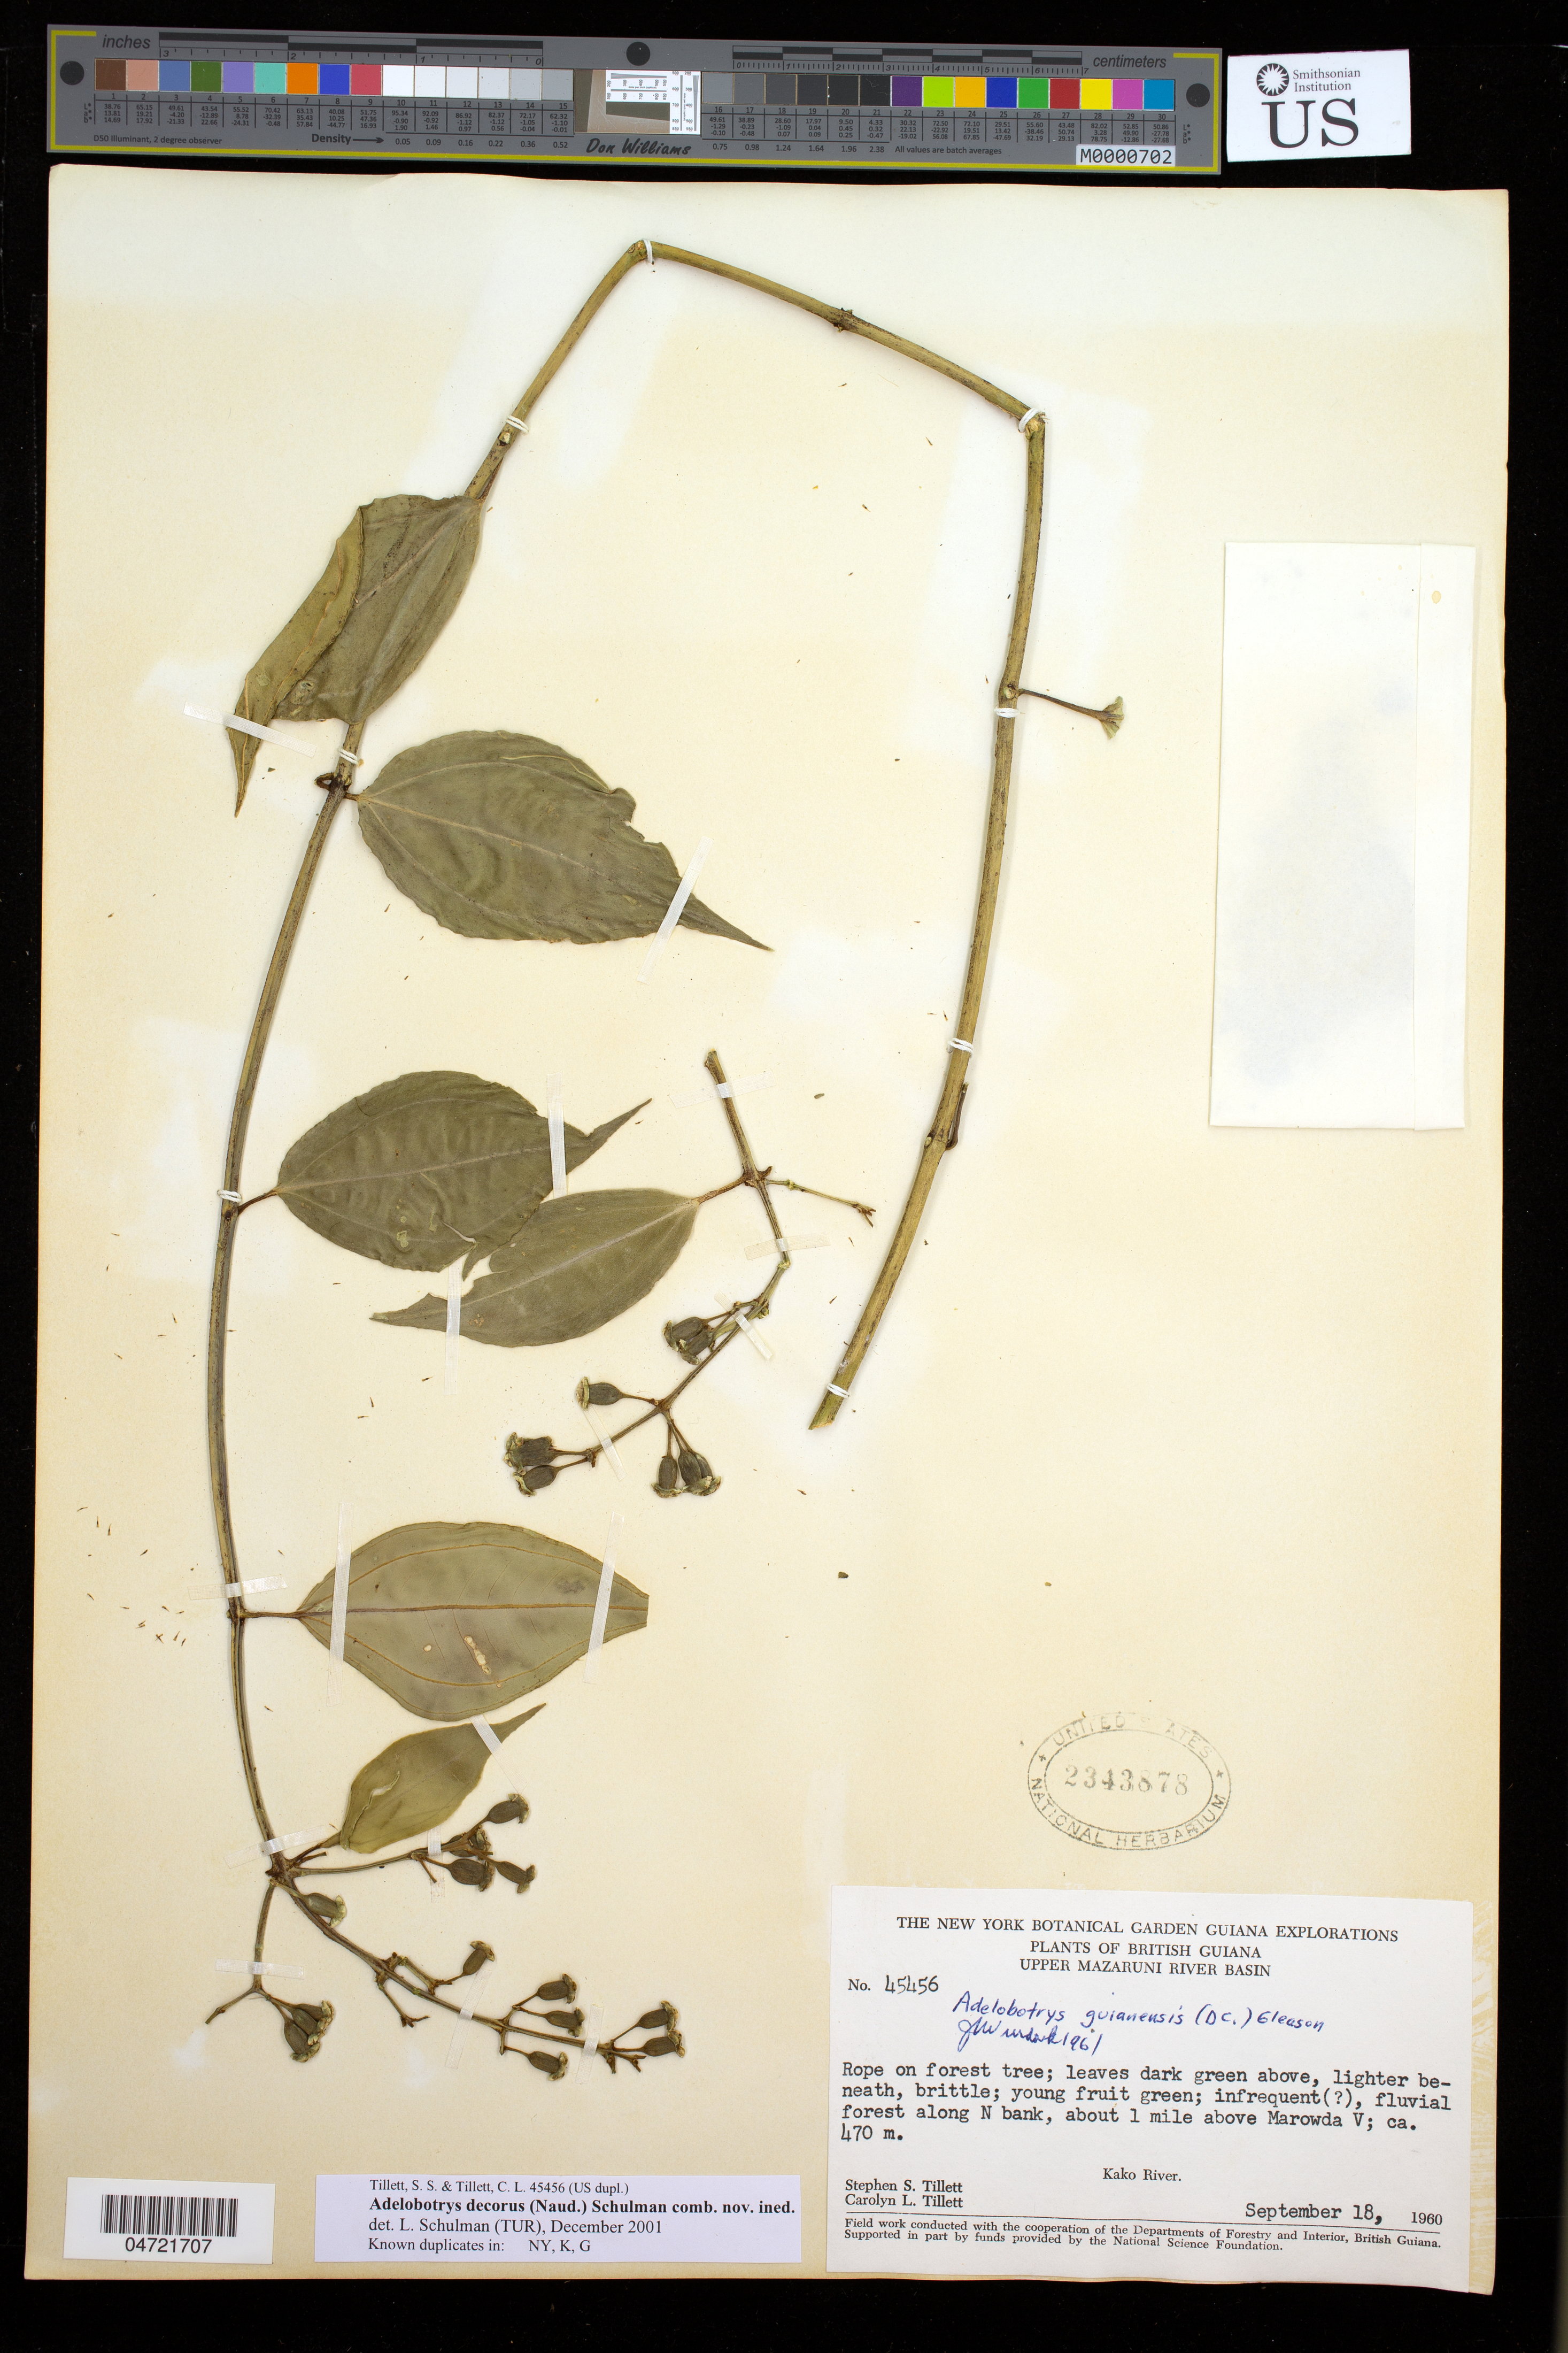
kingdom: Plantae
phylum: Tracheophyta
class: Magnoliopsida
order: Myrtales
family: Melastomataceae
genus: Adelobotrys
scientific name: Adelobotrys sp. nov.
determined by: Schulman, Leif, (TUR), University of Turku (FINLAND)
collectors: S. S. Tillett & C. L. Tillett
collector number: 45456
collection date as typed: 18 Sep 1960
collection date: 1960-09-18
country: Guyana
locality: Upper Mazaruni basin, Kako River, along N bank, about 1 mi. above Marowda V.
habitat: Fluvial forest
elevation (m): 470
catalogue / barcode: US 2343878